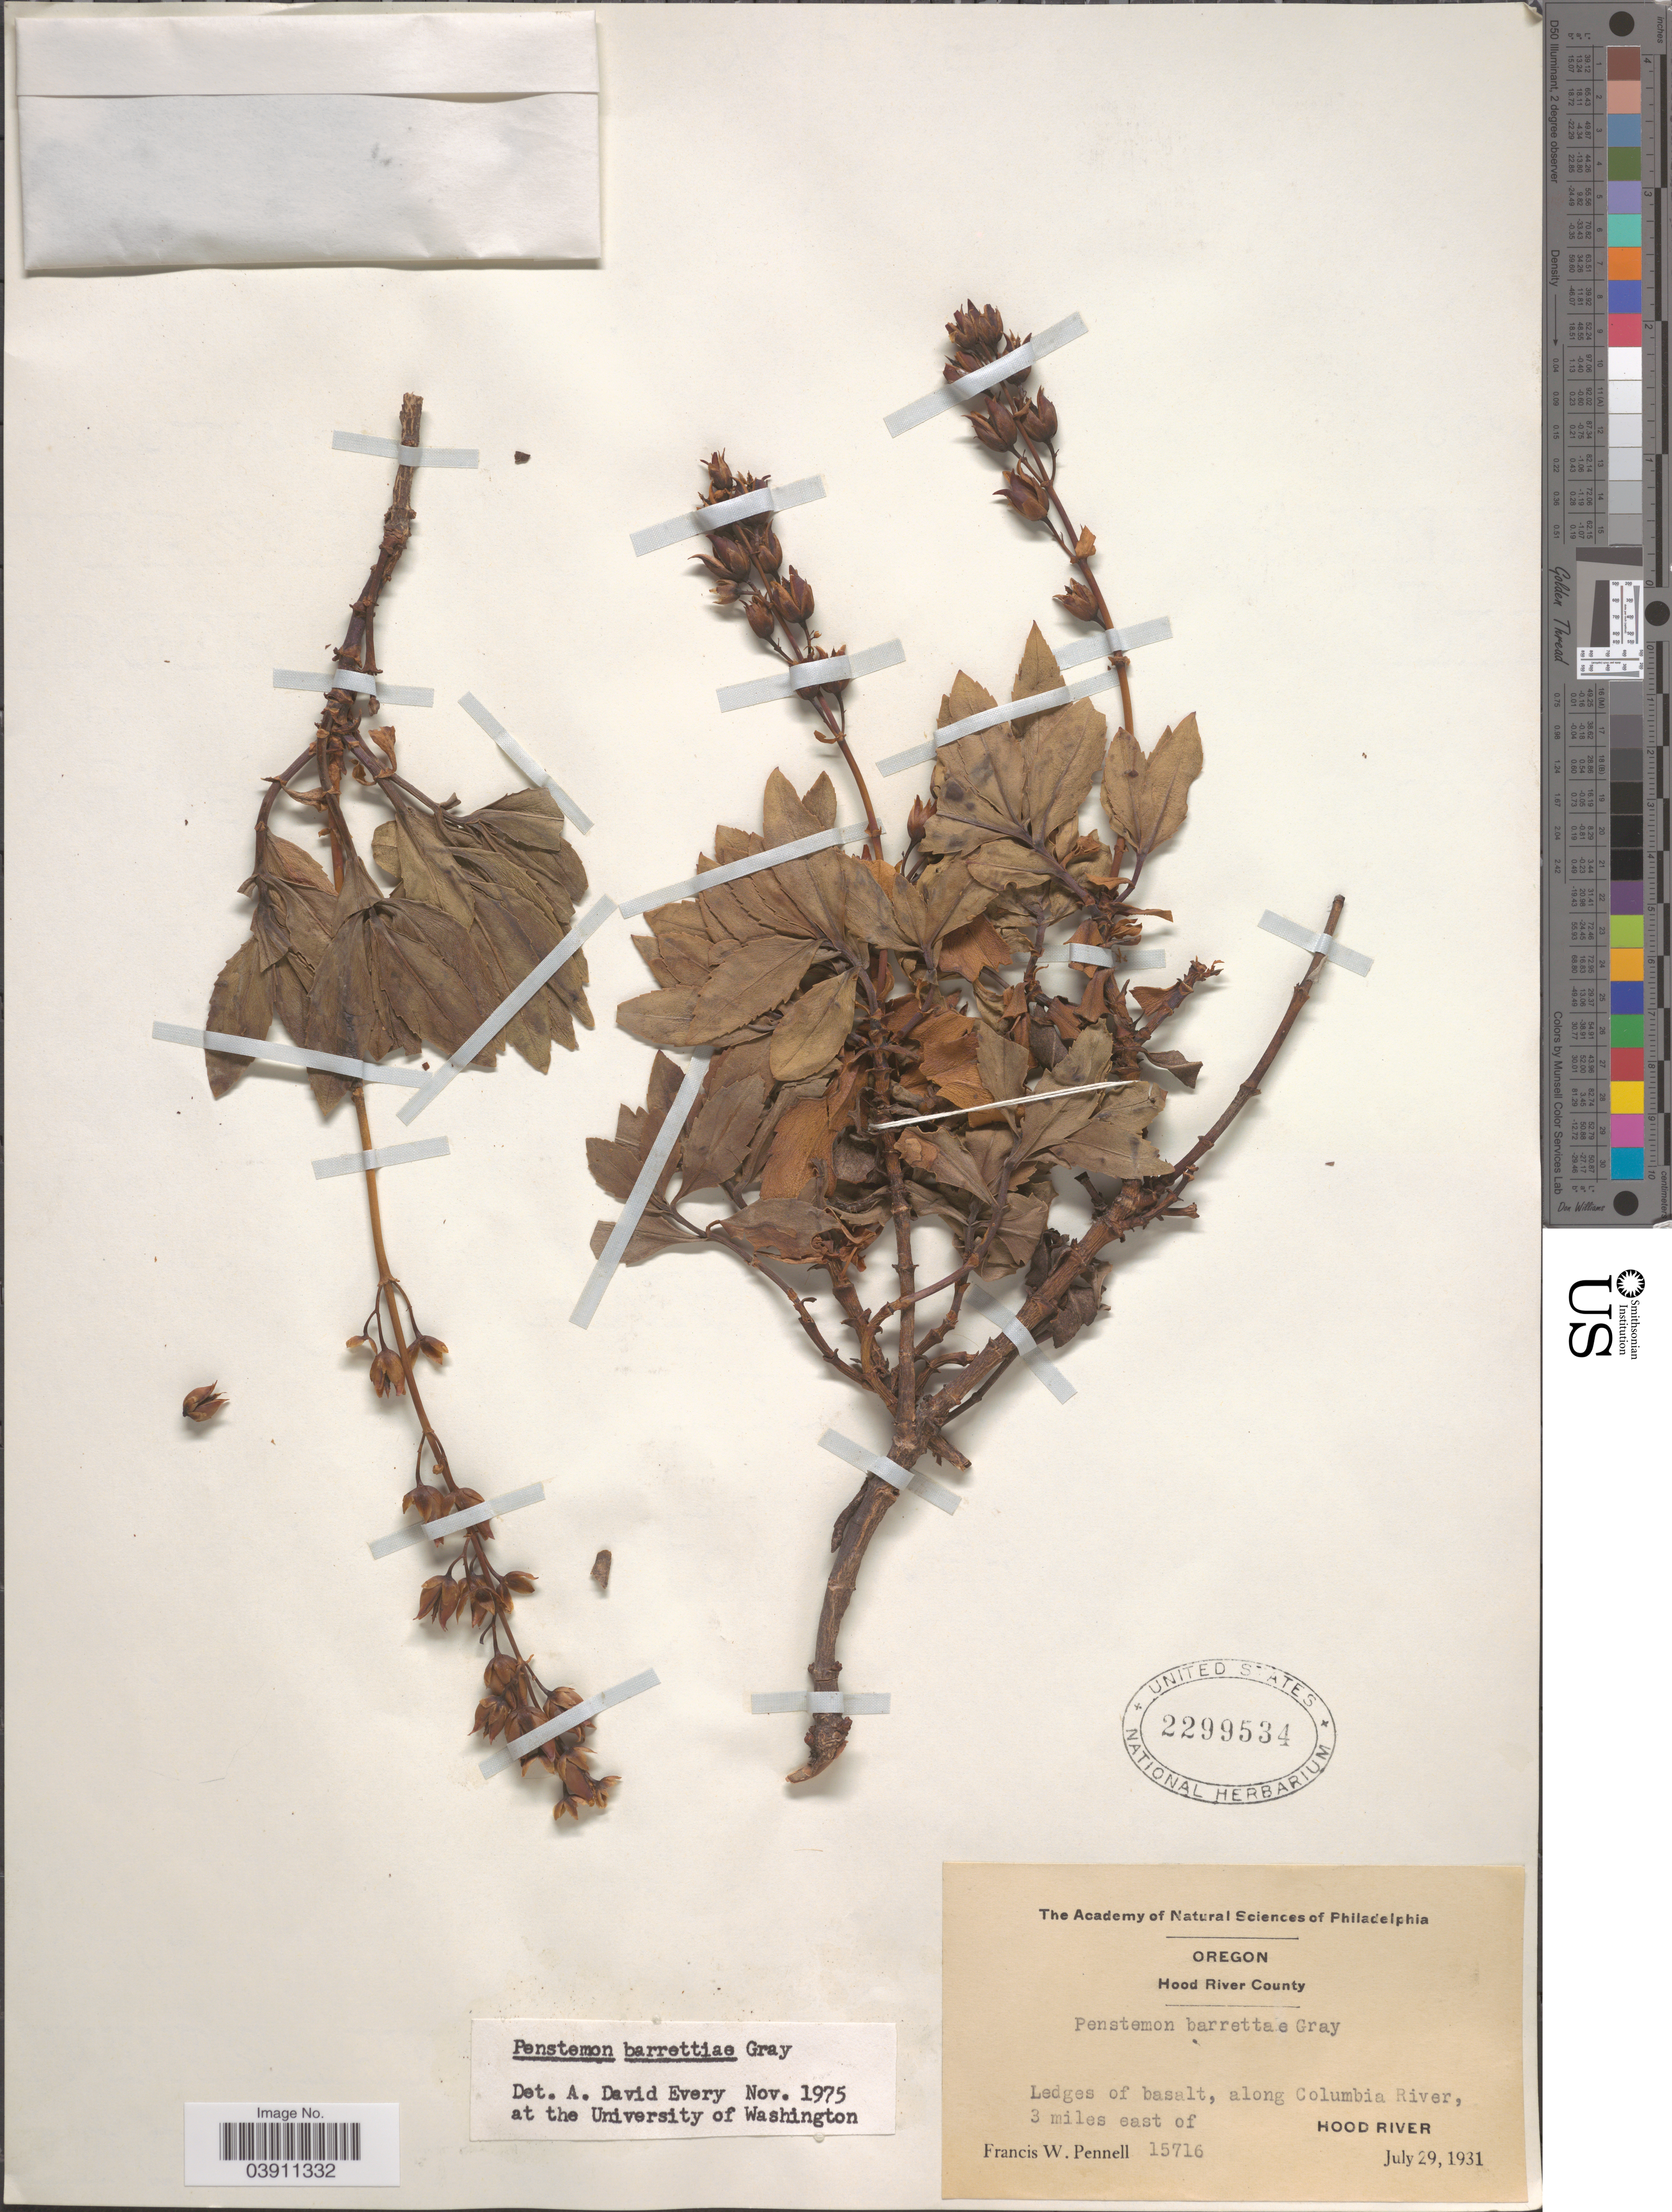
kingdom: Plantae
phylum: Tracheophyta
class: Magnoliopsida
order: Lamiales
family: Plantaginaceae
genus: Penstemon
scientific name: Penstemon barrettiae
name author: A. Gray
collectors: F. W. Pennell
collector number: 15716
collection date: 1931-07-29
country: United States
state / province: Oregon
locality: Hood River County. Ledges of basalt, along Columbia River, 3 miles east of Hood River.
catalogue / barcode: US 2299534